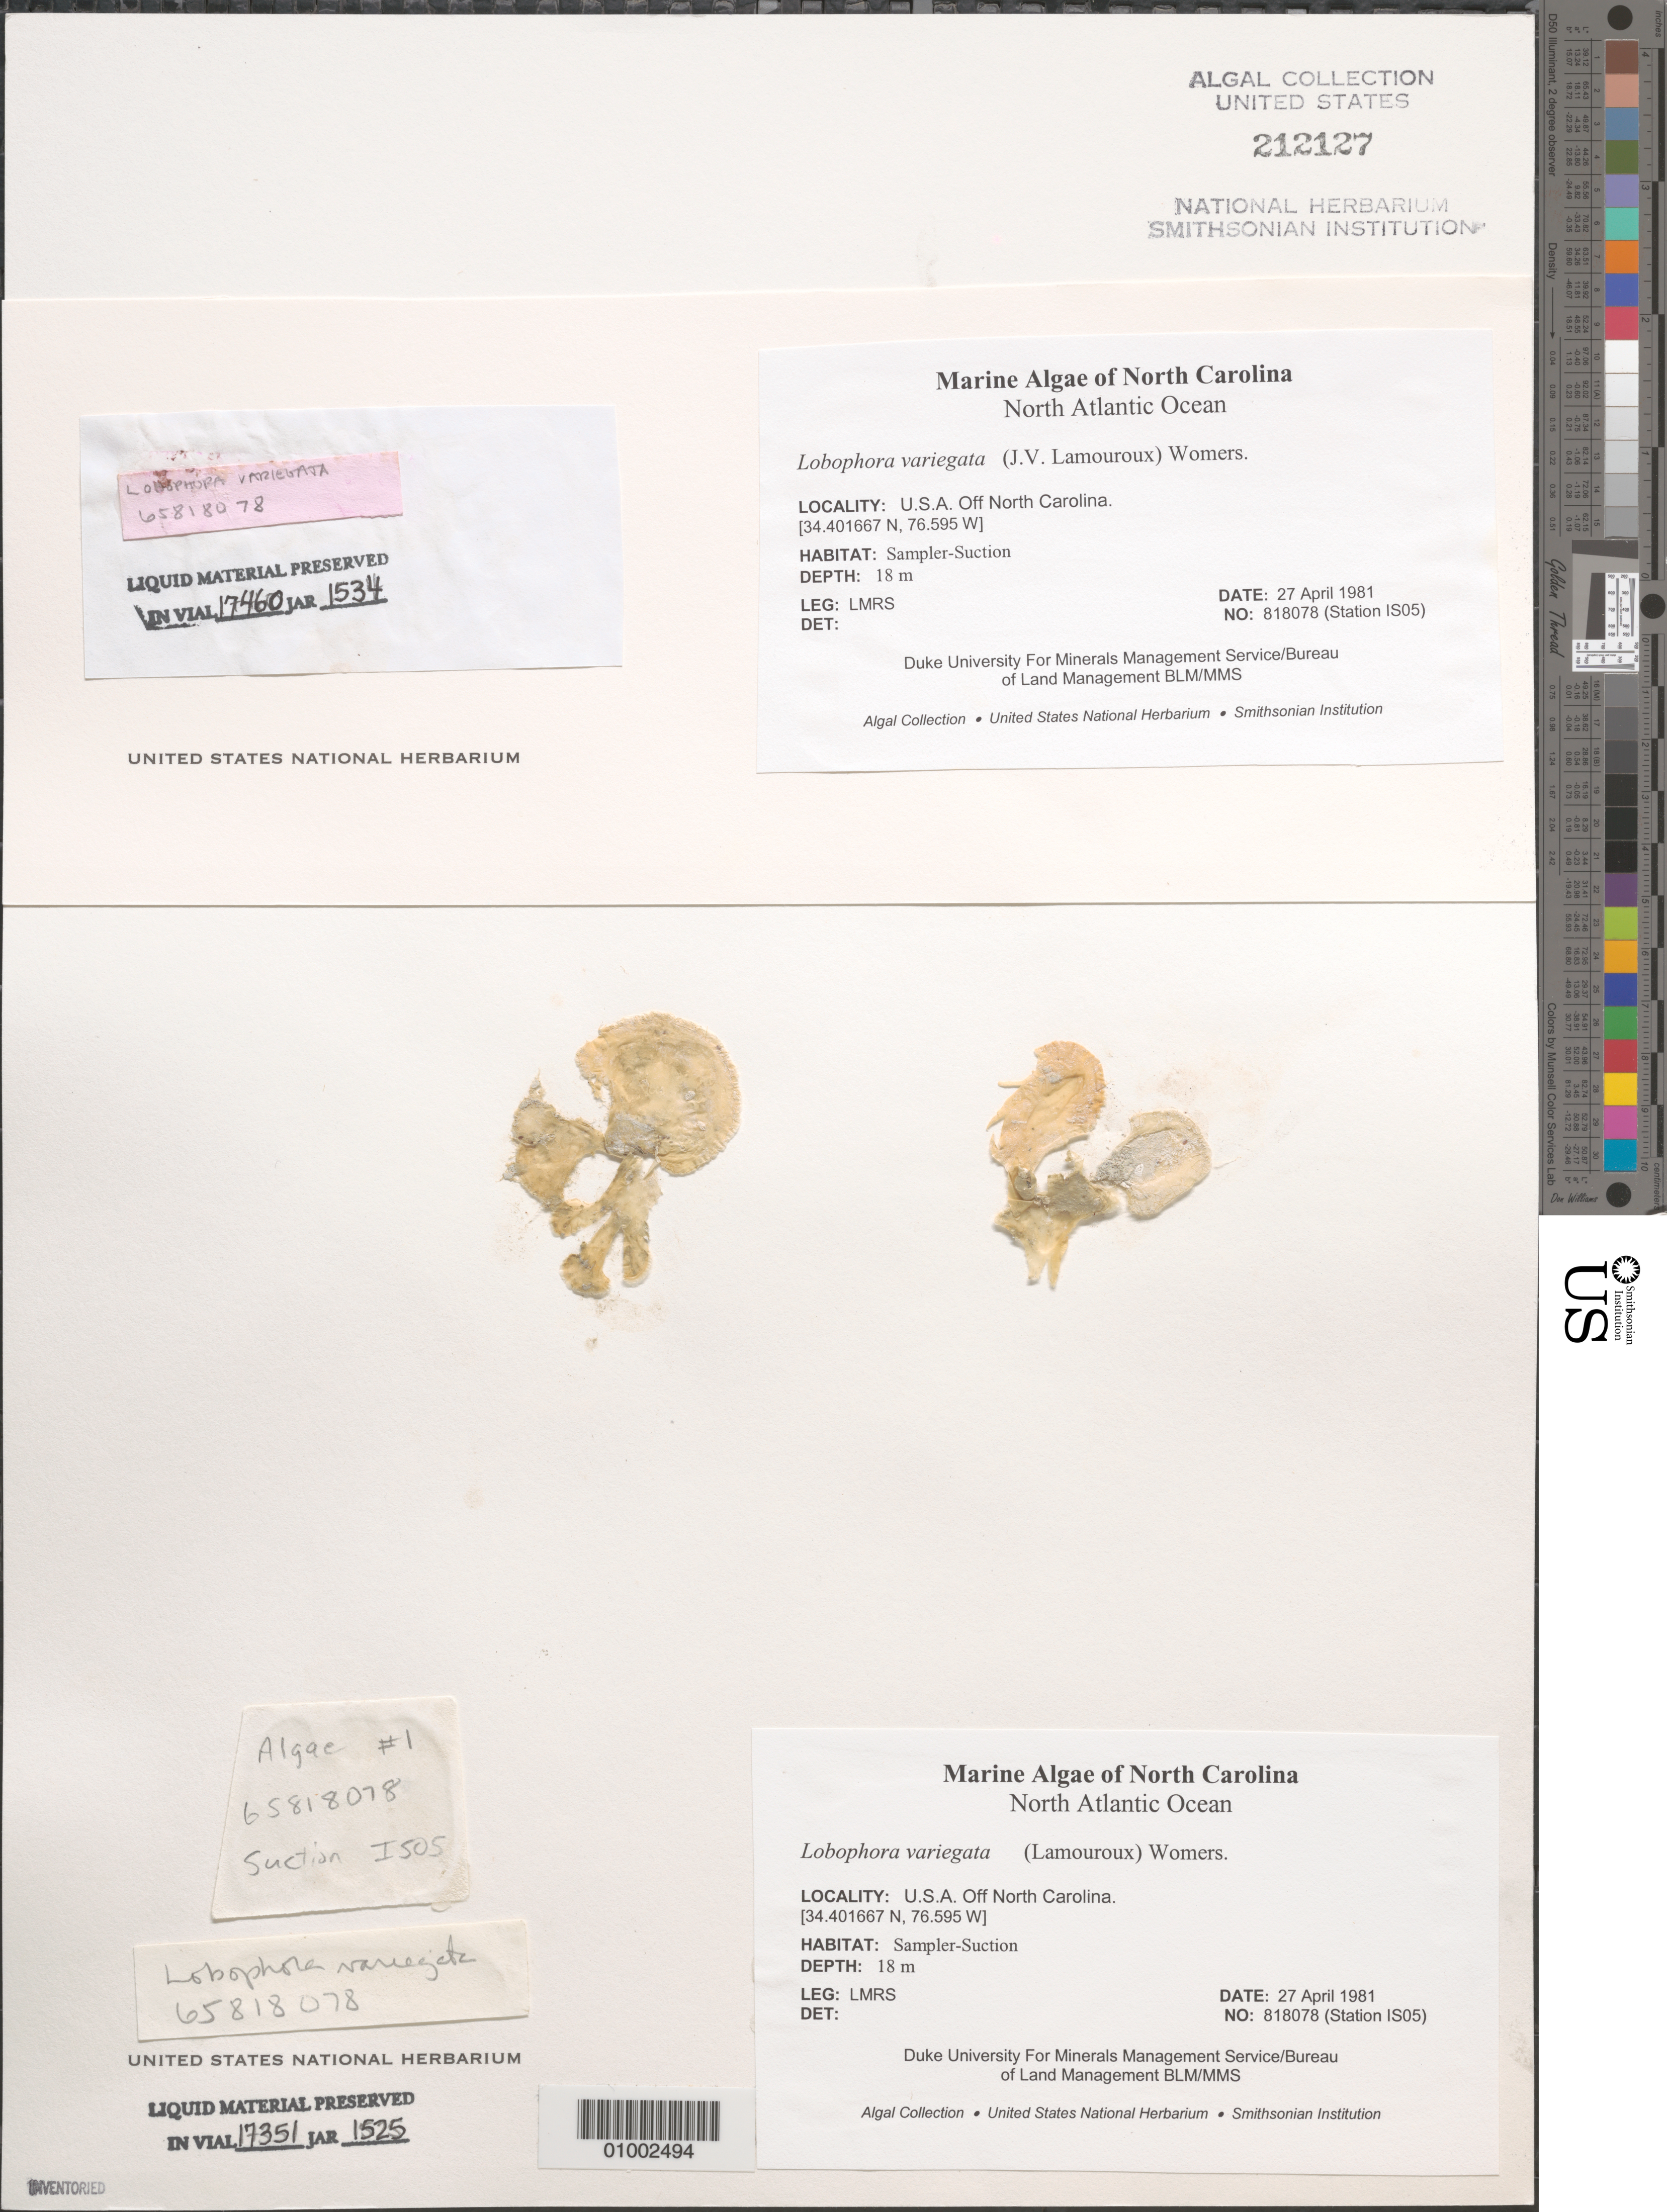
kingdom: Chromista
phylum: Ochrophyta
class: Phaeophyceae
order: Dictyotales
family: Dictyotaceae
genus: Lobophora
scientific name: Lobophora variegata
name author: (J.V.Lamouroux) Womersley & E.C. Oliveira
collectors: LMRS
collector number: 818078 (Station IS05)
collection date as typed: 27 Apr 1981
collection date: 1981-04-27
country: United States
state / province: North Carolina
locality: North Atlantic Ocean off North Carolina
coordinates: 34.401667 N, 76.595 W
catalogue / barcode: US 212127